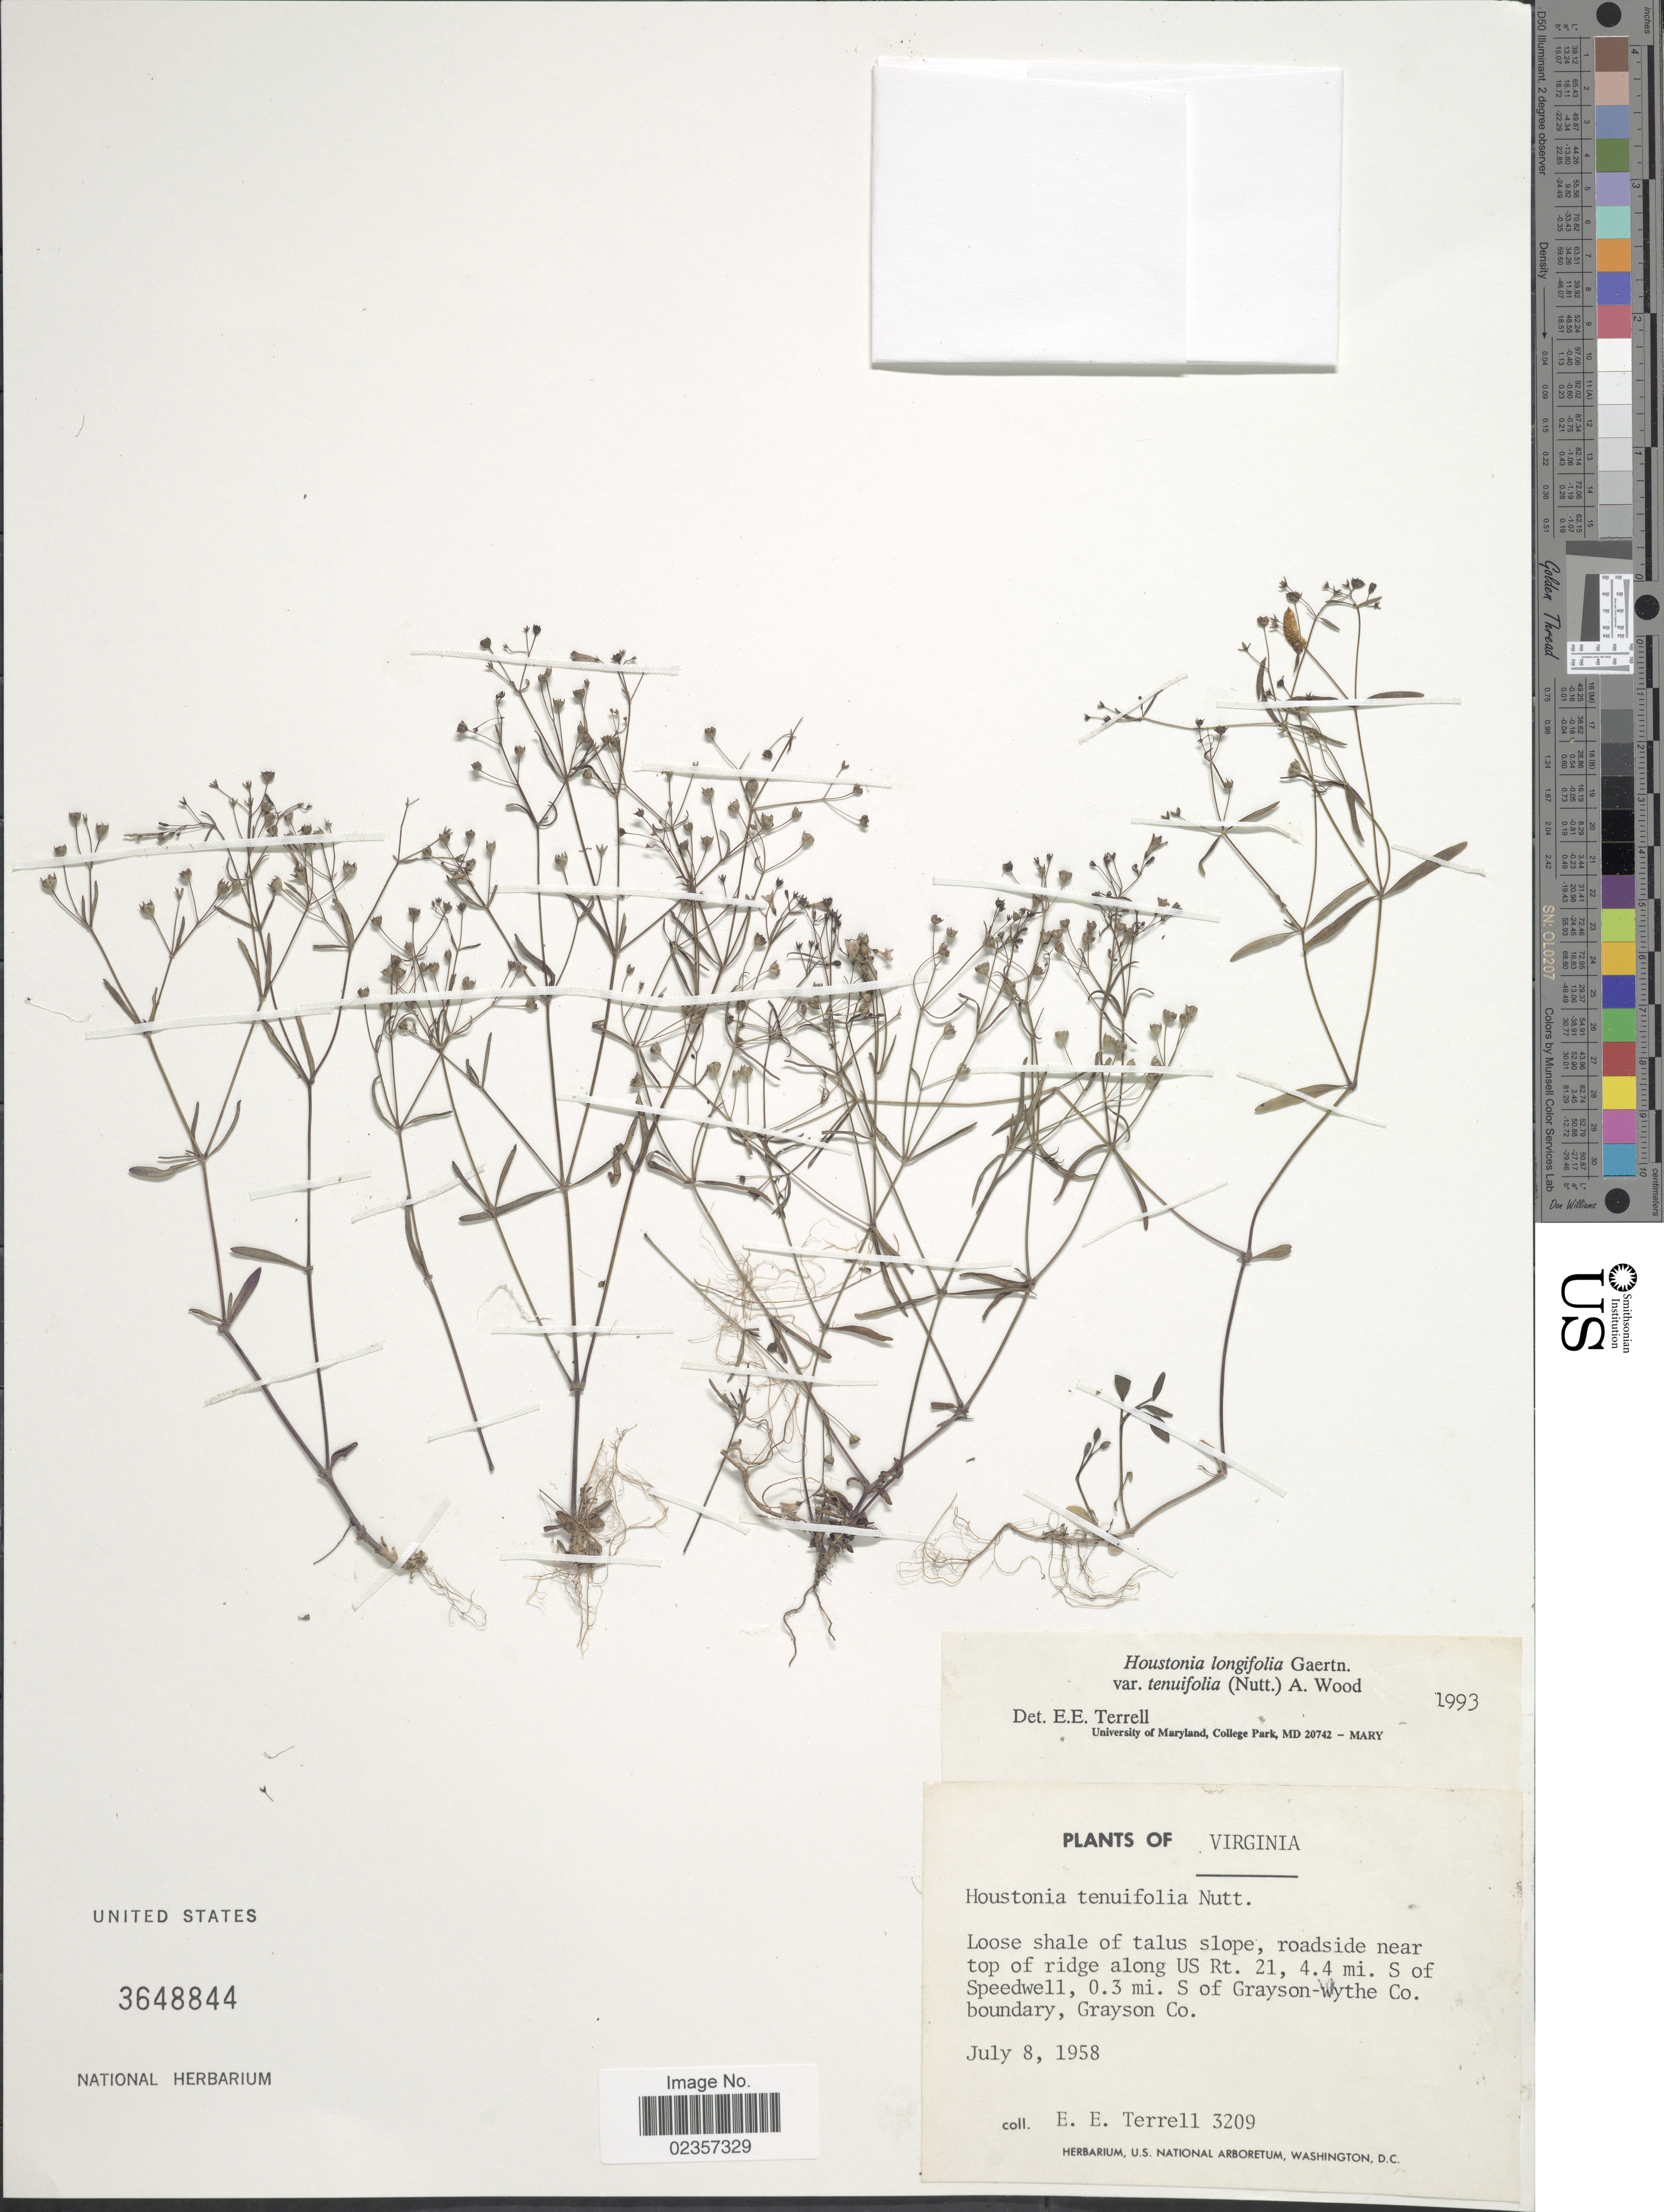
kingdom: Plantae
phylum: Tracheophyta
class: Magnoliopsida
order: Gentianales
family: Rubiaceae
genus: Houstonia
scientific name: Houstonia longifolia var. tenuifolia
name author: (Nutt.) Alph. Wood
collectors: E. E. Terrell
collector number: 3209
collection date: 1958-07-08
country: United States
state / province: Virginia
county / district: Grayson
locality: Loose shale of talus slope, roadside near top of ridge along US Rt. 21, 4.4 mi. S of Speedwell, 0.3 mi. S of Grayson-wythe Co. boundary, Grayson Co.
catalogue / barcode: US 3648844